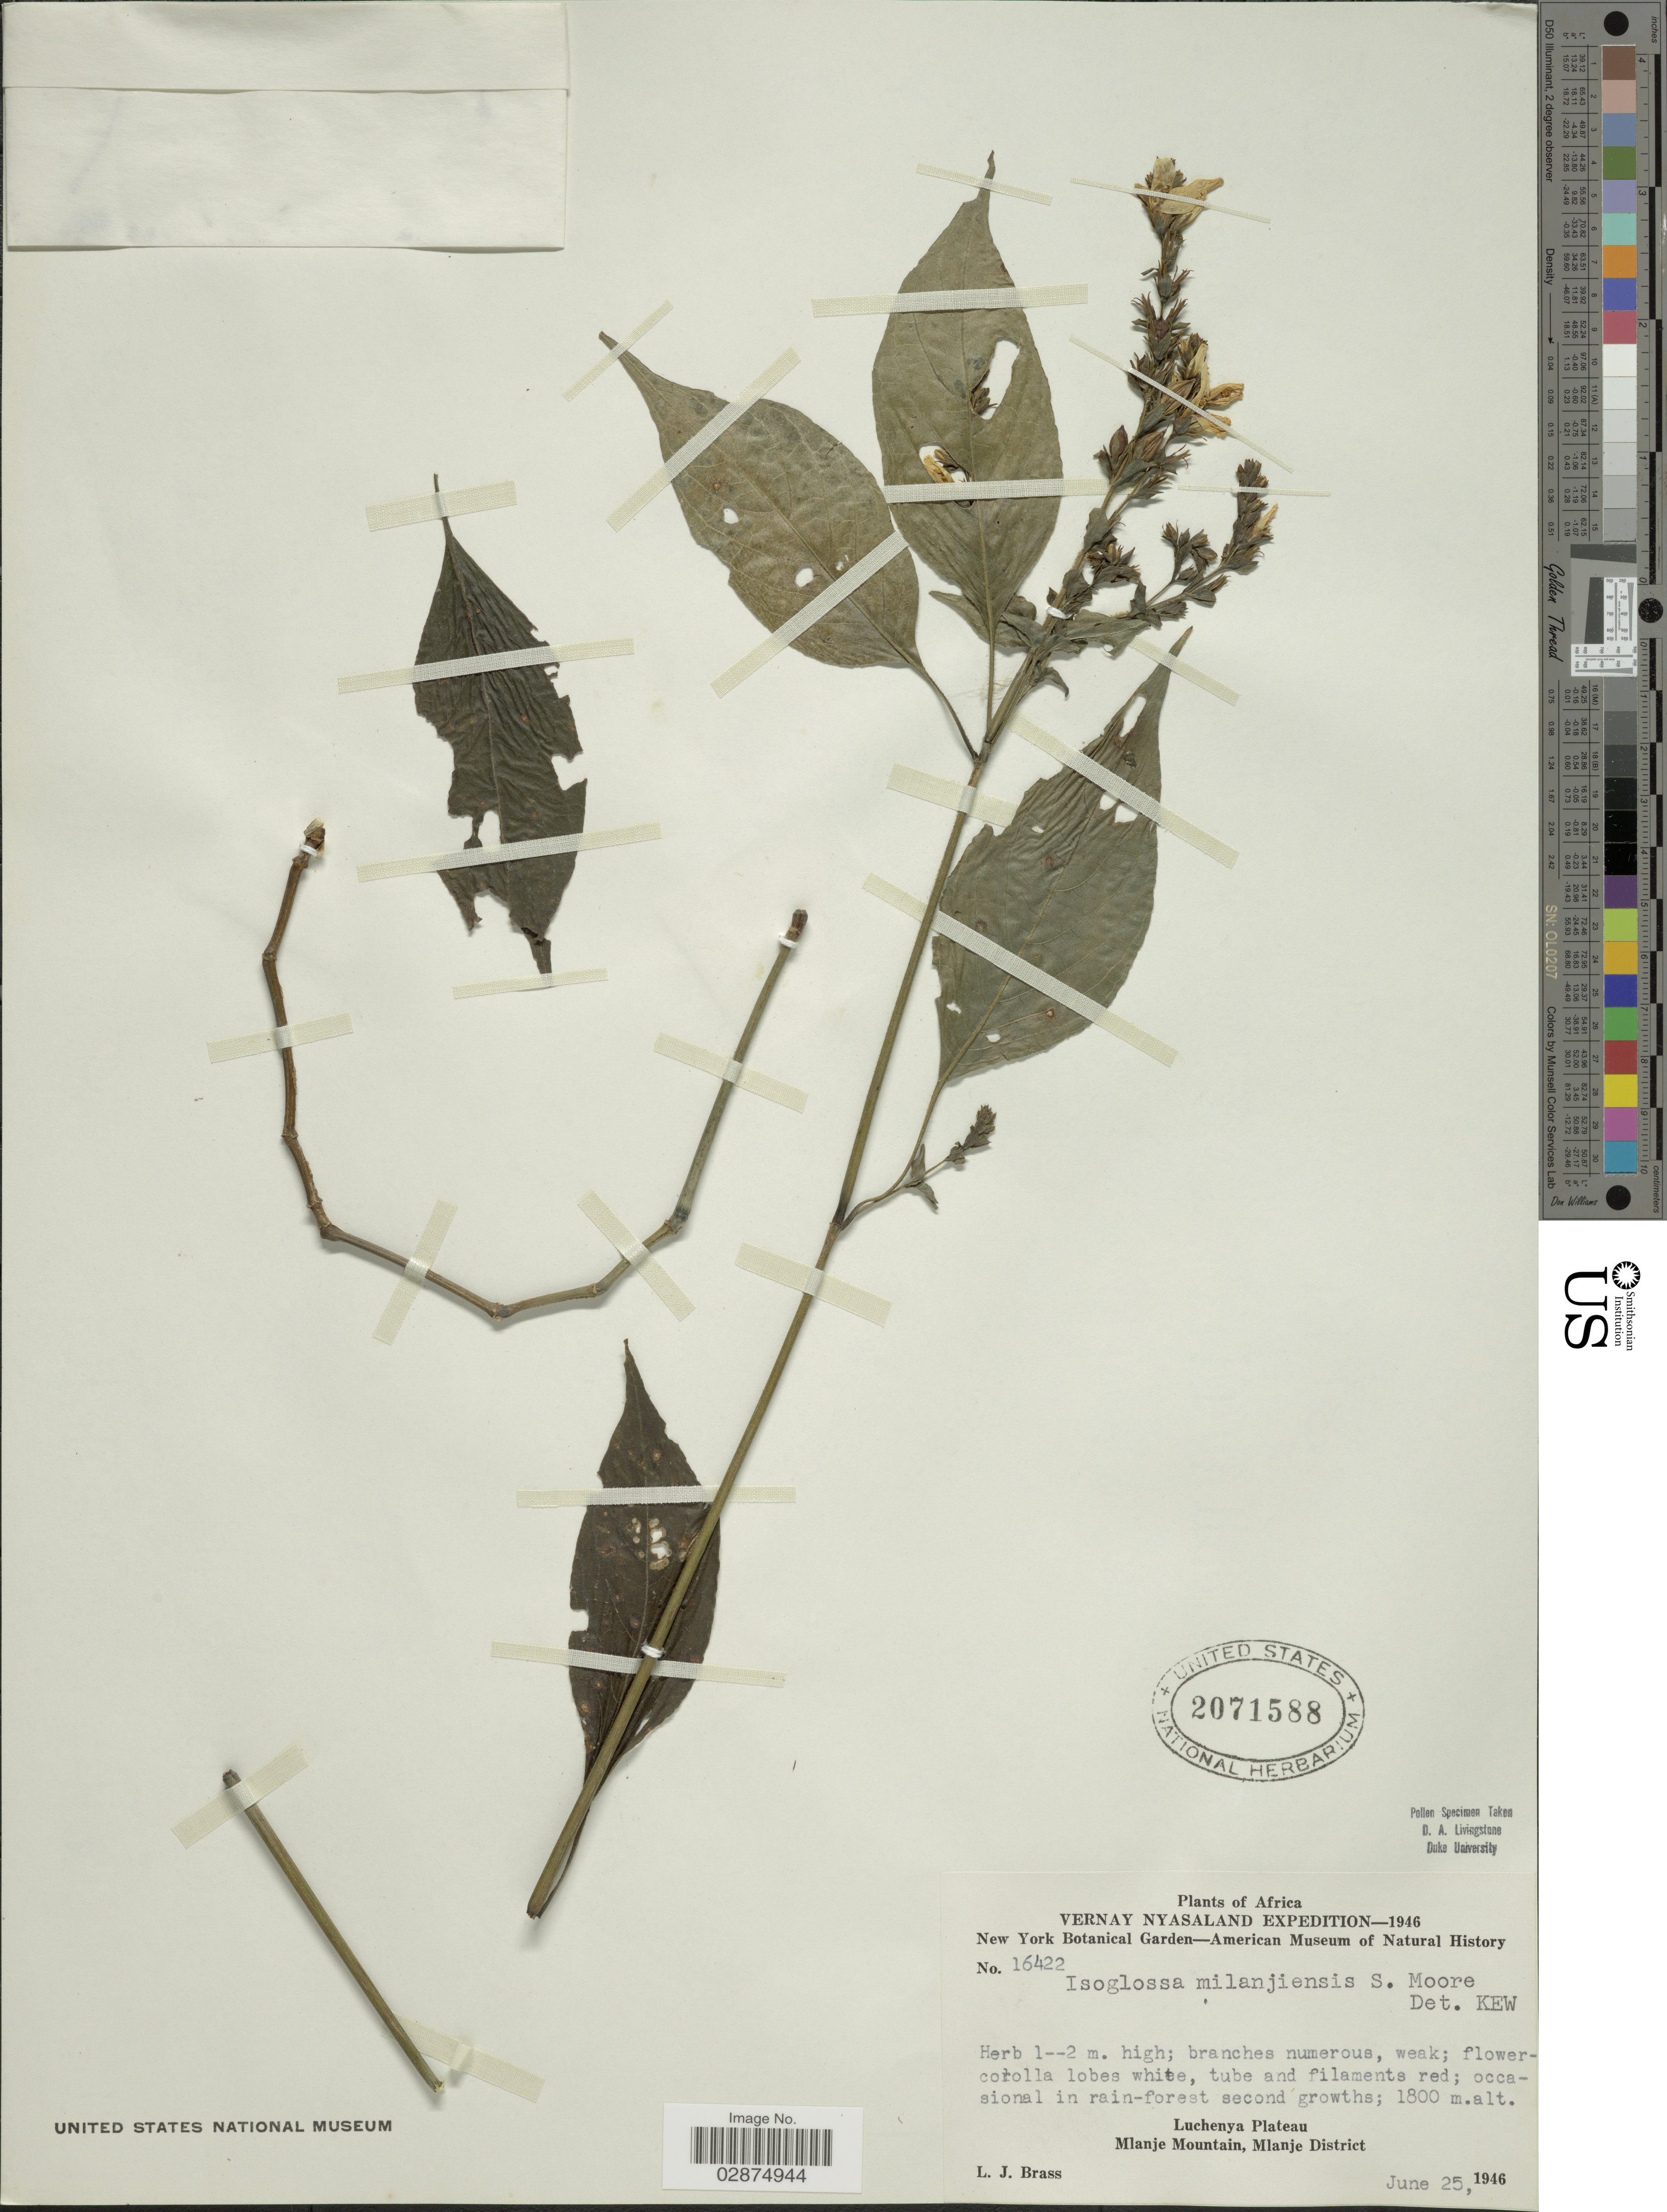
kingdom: Plantae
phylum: Tracheophyta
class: Magnoliopsida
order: Lamiales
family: Acanthaceae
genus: Isoglossa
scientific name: Isoglossa milanjiensis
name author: S. Moore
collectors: L. J. Brass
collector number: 16422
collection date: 1946-06-25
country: Malawi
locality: Vernay Nyasaland. Luchenya Plateau. Mlanje Mountain, Mlanje District.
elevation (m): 1800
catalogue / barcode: US 2071588